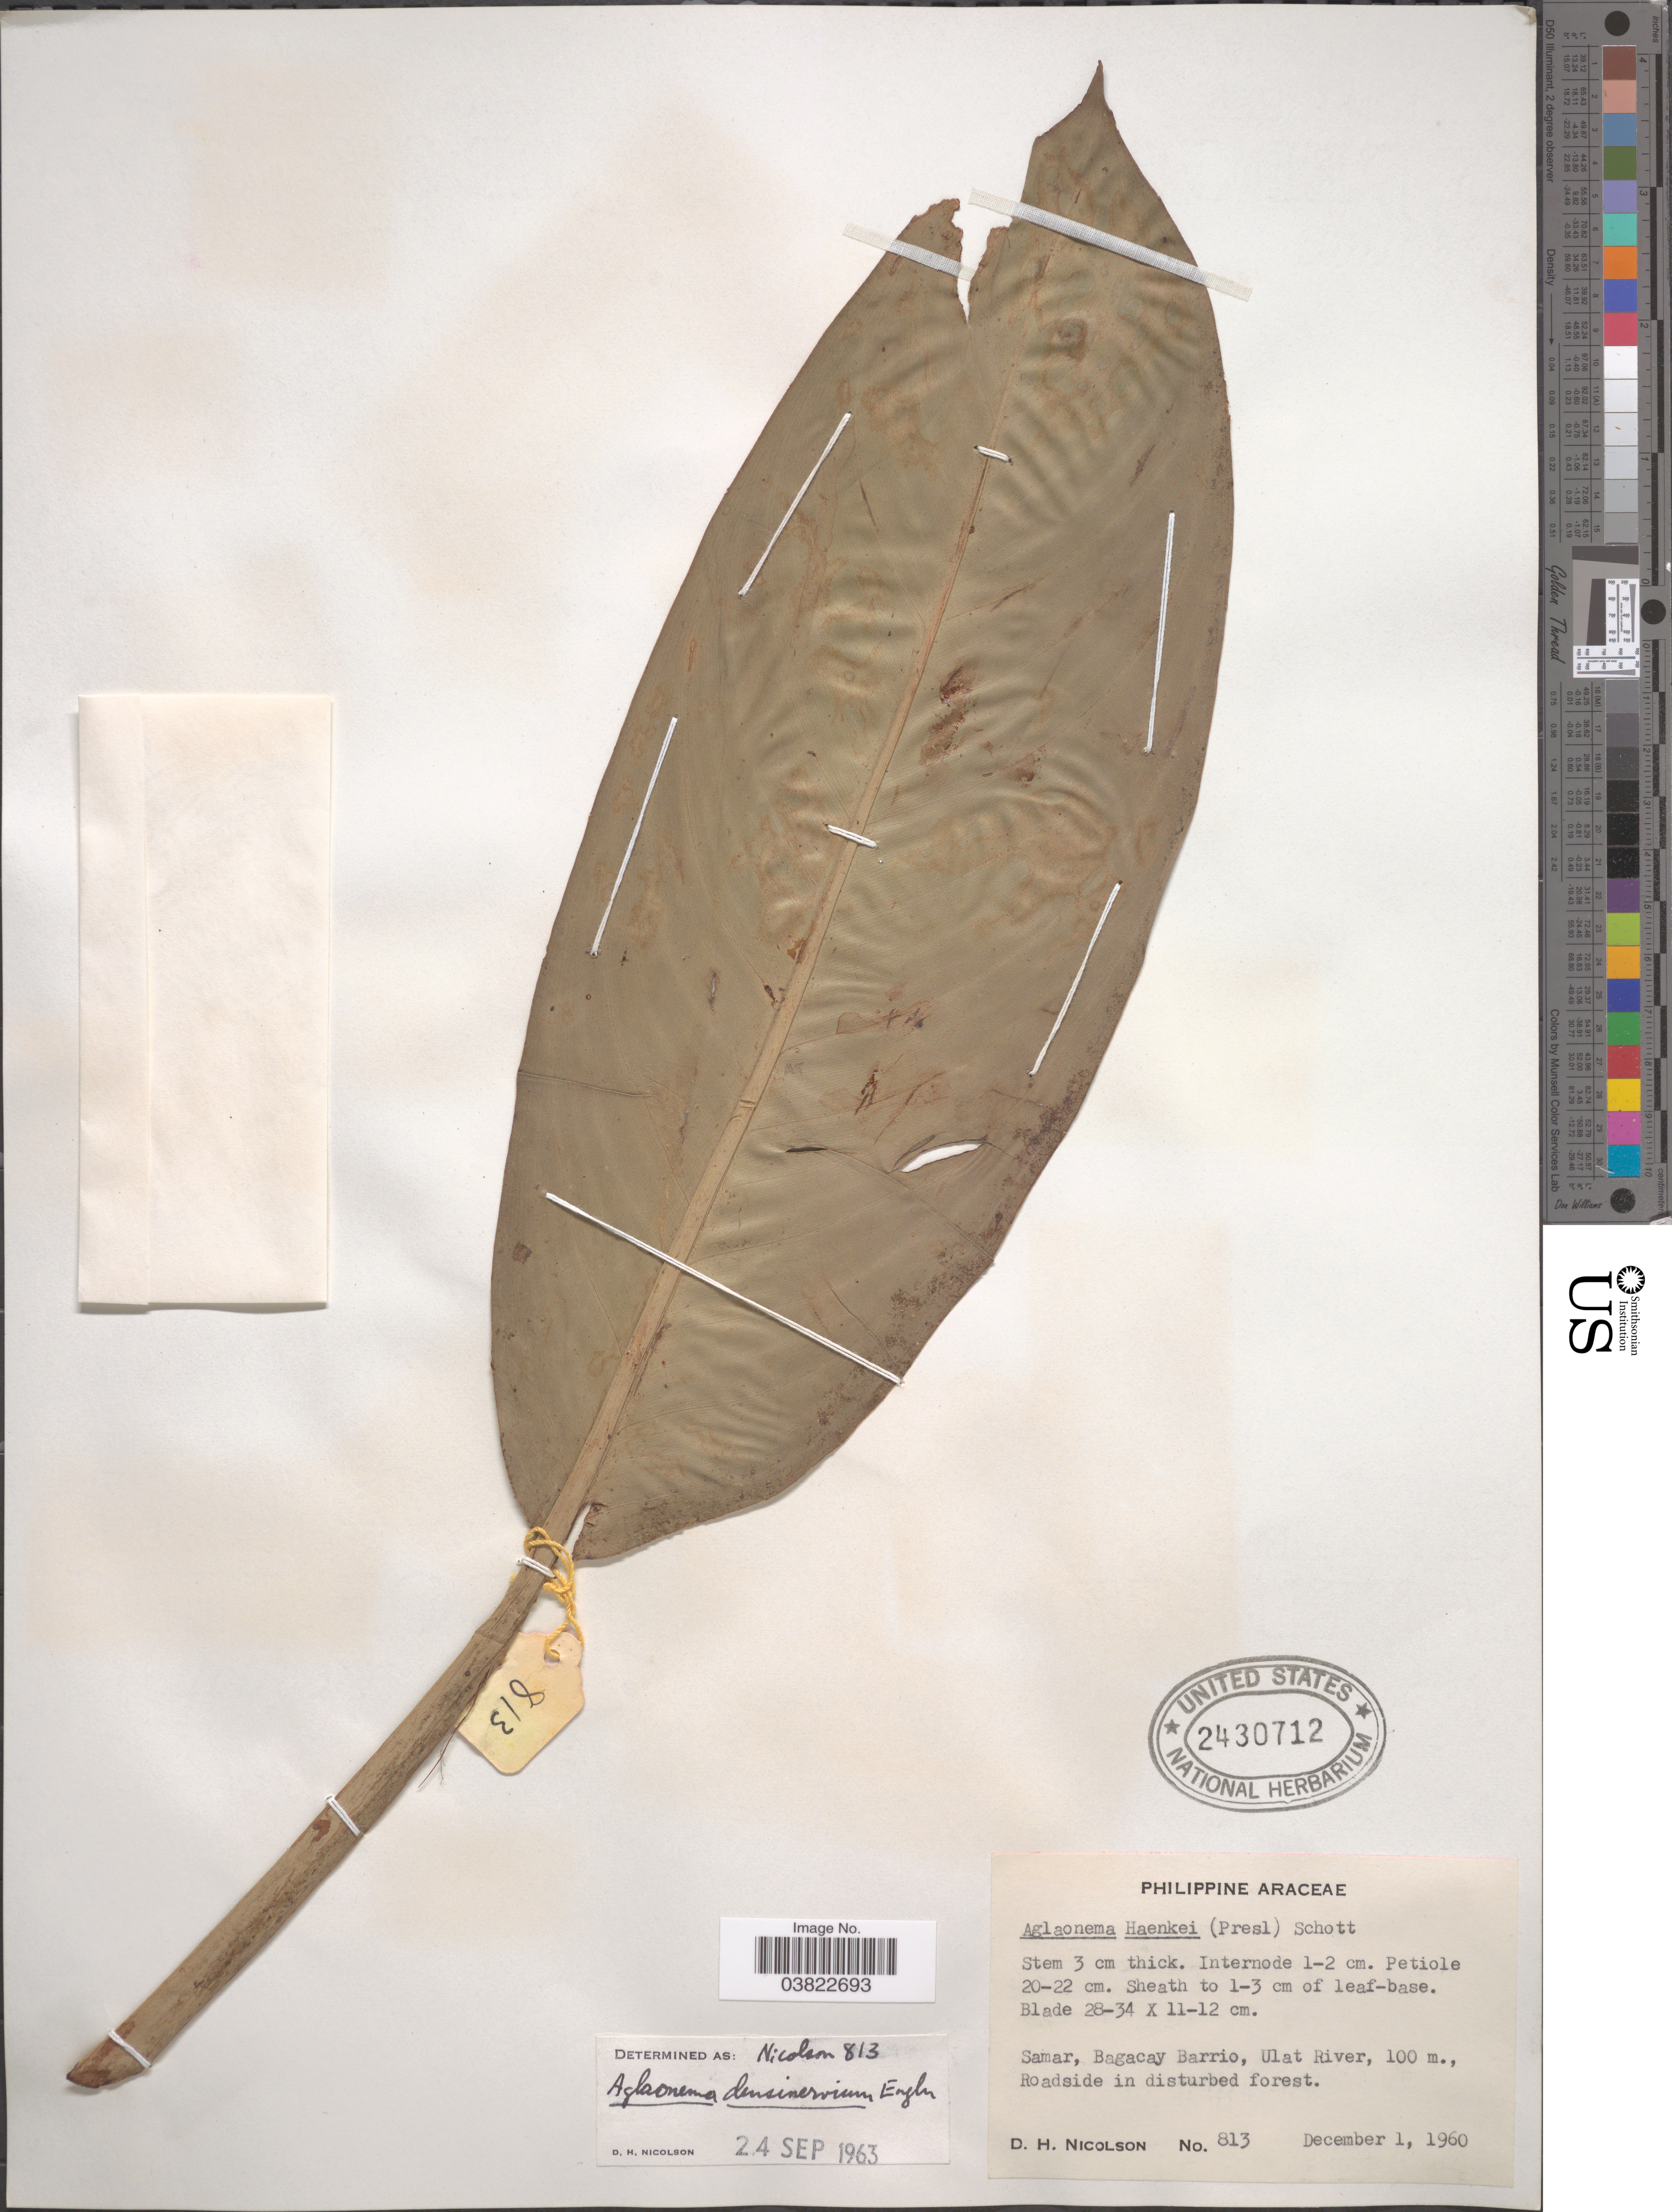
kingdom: Plantae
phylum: Tracheophyta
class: Liliopsida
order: Alismatales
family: Araceae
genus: Aglaonema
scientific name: Aglaonema densinervium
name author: Engl.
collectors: D. H. Nicolson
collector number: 813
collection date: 1960-12-01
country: Philippines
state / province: Eastern Visayas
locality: Samar, Bagacay Barrio, Ulat River.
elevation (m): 100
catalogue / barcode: US 2430712